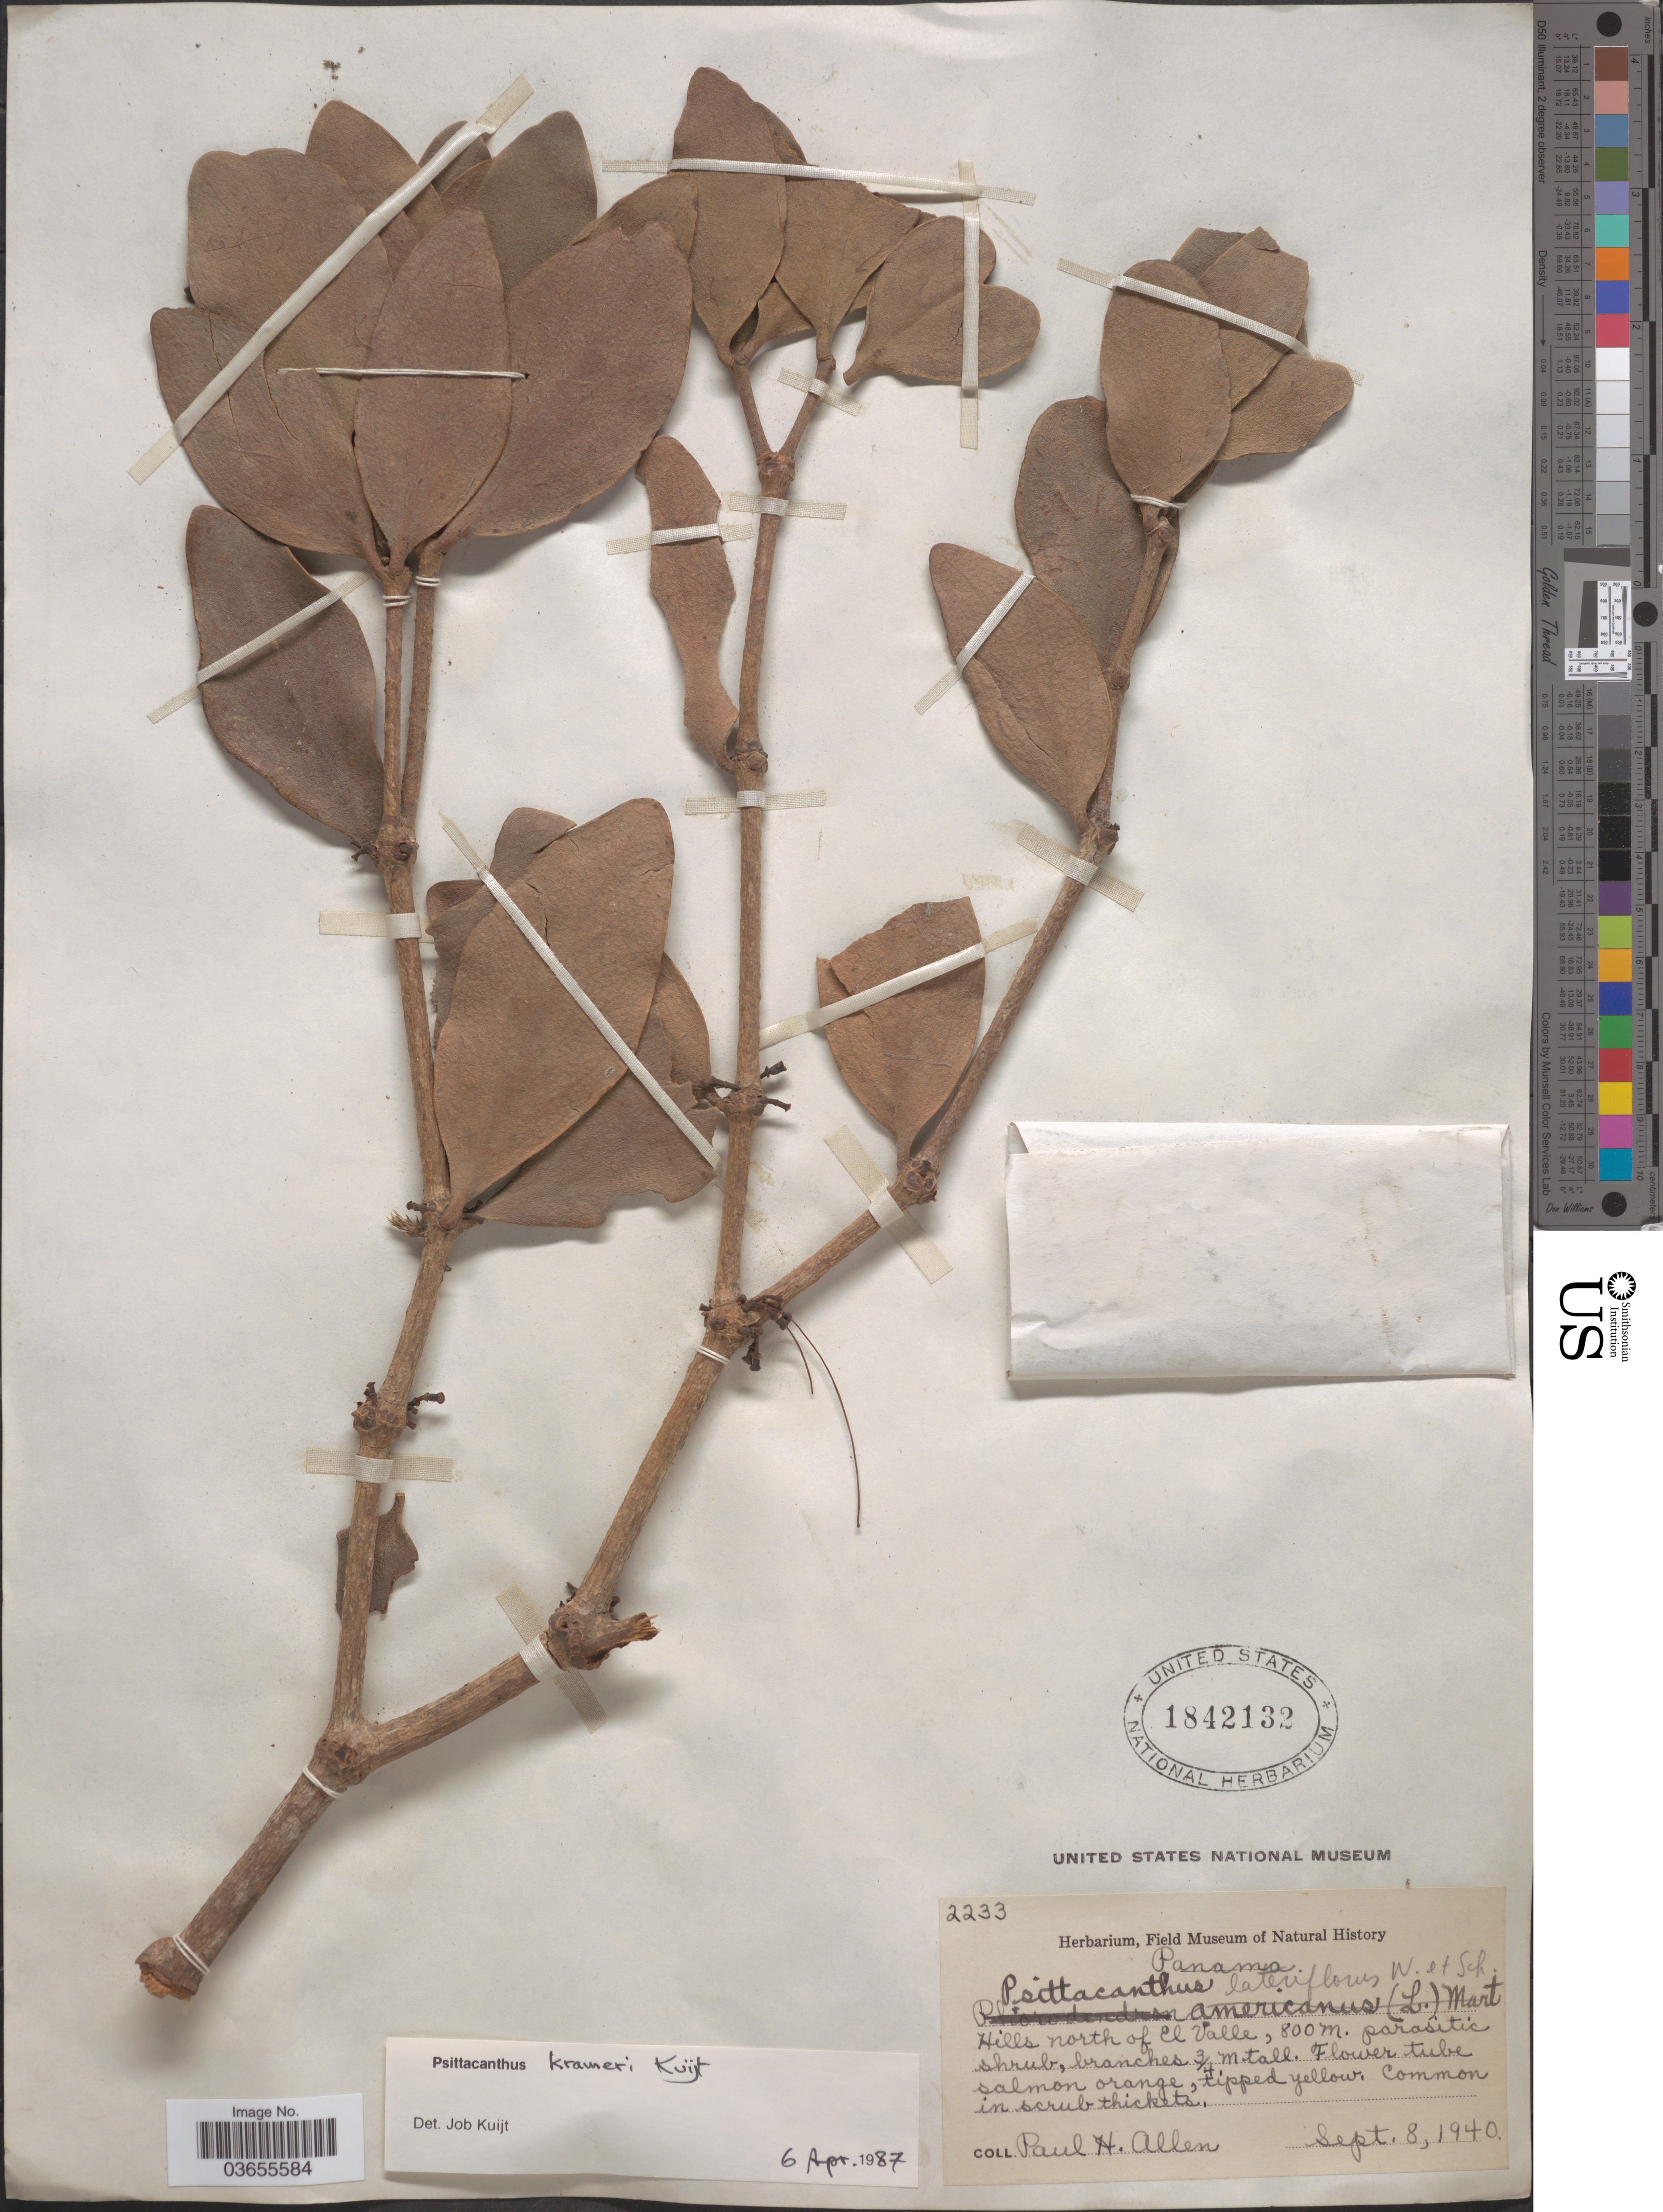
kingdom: Plantae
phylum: Tracheophyta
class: Magnoliopsida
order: Santalales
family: Loranthaceae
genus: Psittacanthus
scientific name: Psittacanthus krameri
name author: Kuijt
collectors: P. H. Allen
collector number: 2233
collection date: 1940-09-08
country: Panama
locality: Hills north of El Valle.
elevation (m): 800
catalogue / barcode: US 1842132